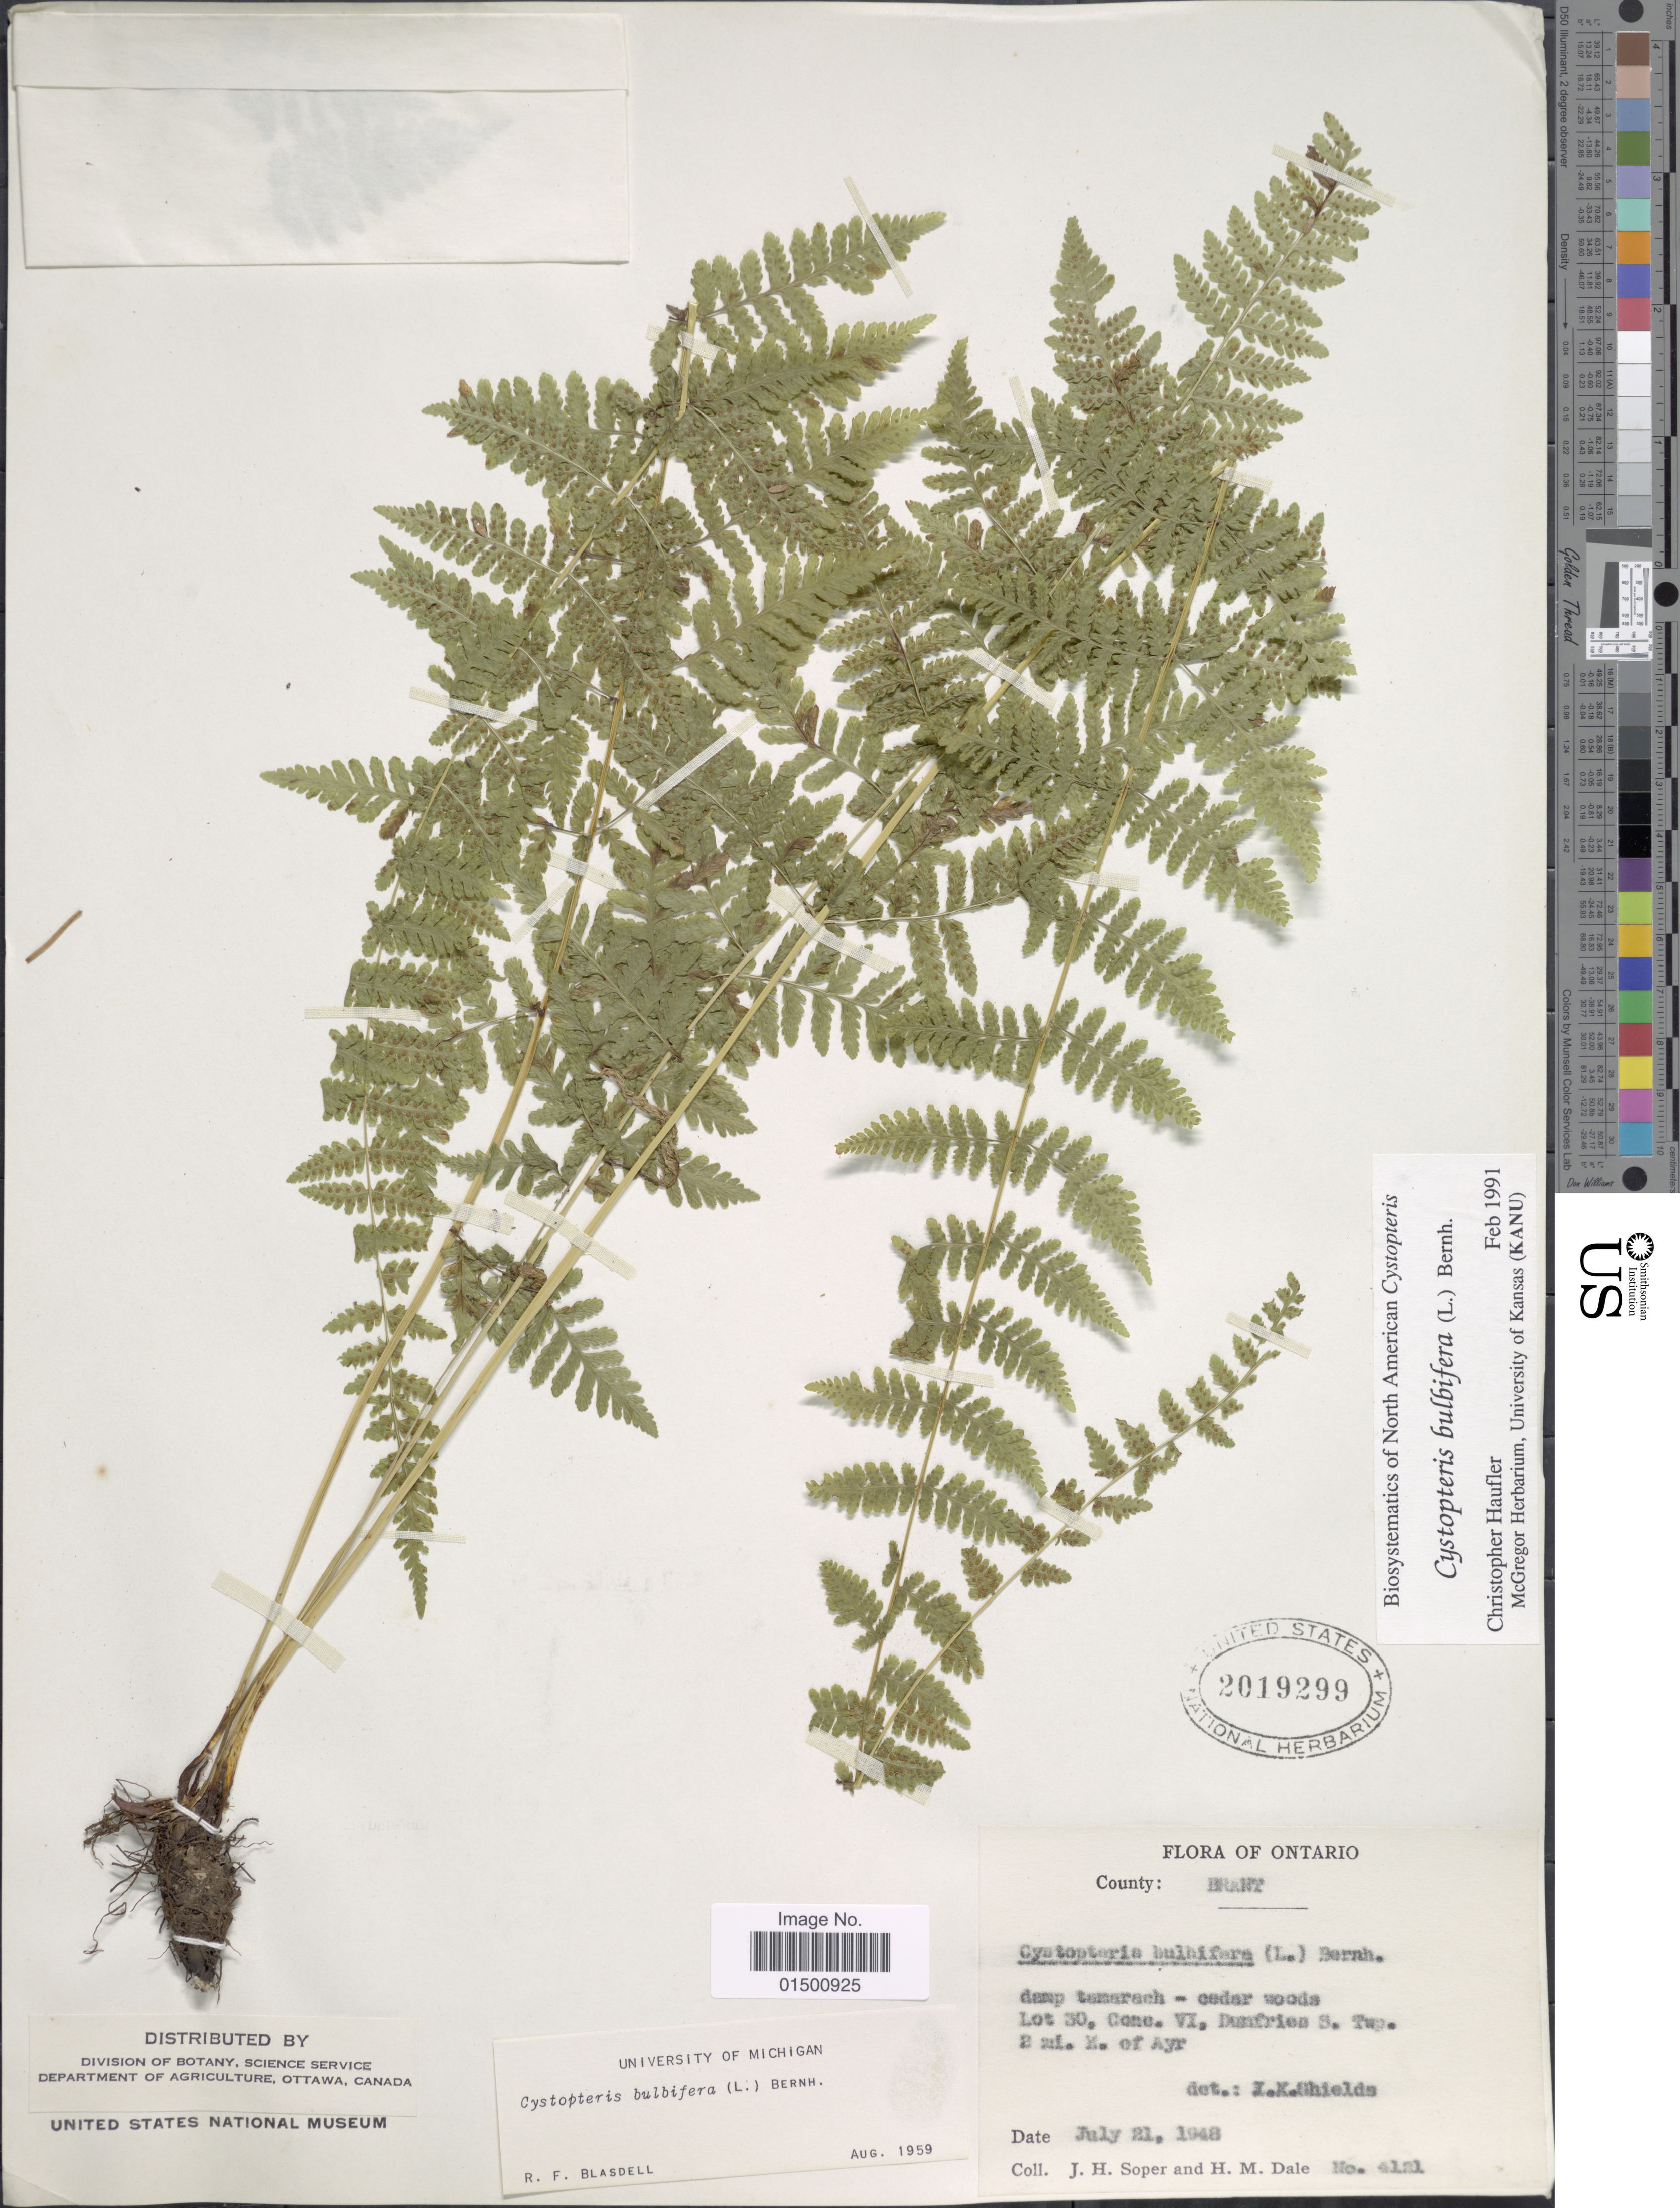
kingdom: Plantae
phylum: Tracheophyta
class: Polypodiopsida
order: Polypodiales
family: Cystopteridaceae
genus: Cystopteris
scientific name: Cystopteris bulbifera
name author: (L.) Bernh.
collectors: J. H. Soper & H. M. Dale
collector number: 41a1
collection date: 1948-07-21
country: Canada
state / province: Ontario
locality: County Brant, Lot 30, Cane. VI, Dunfries S.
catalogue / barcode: US 2019299